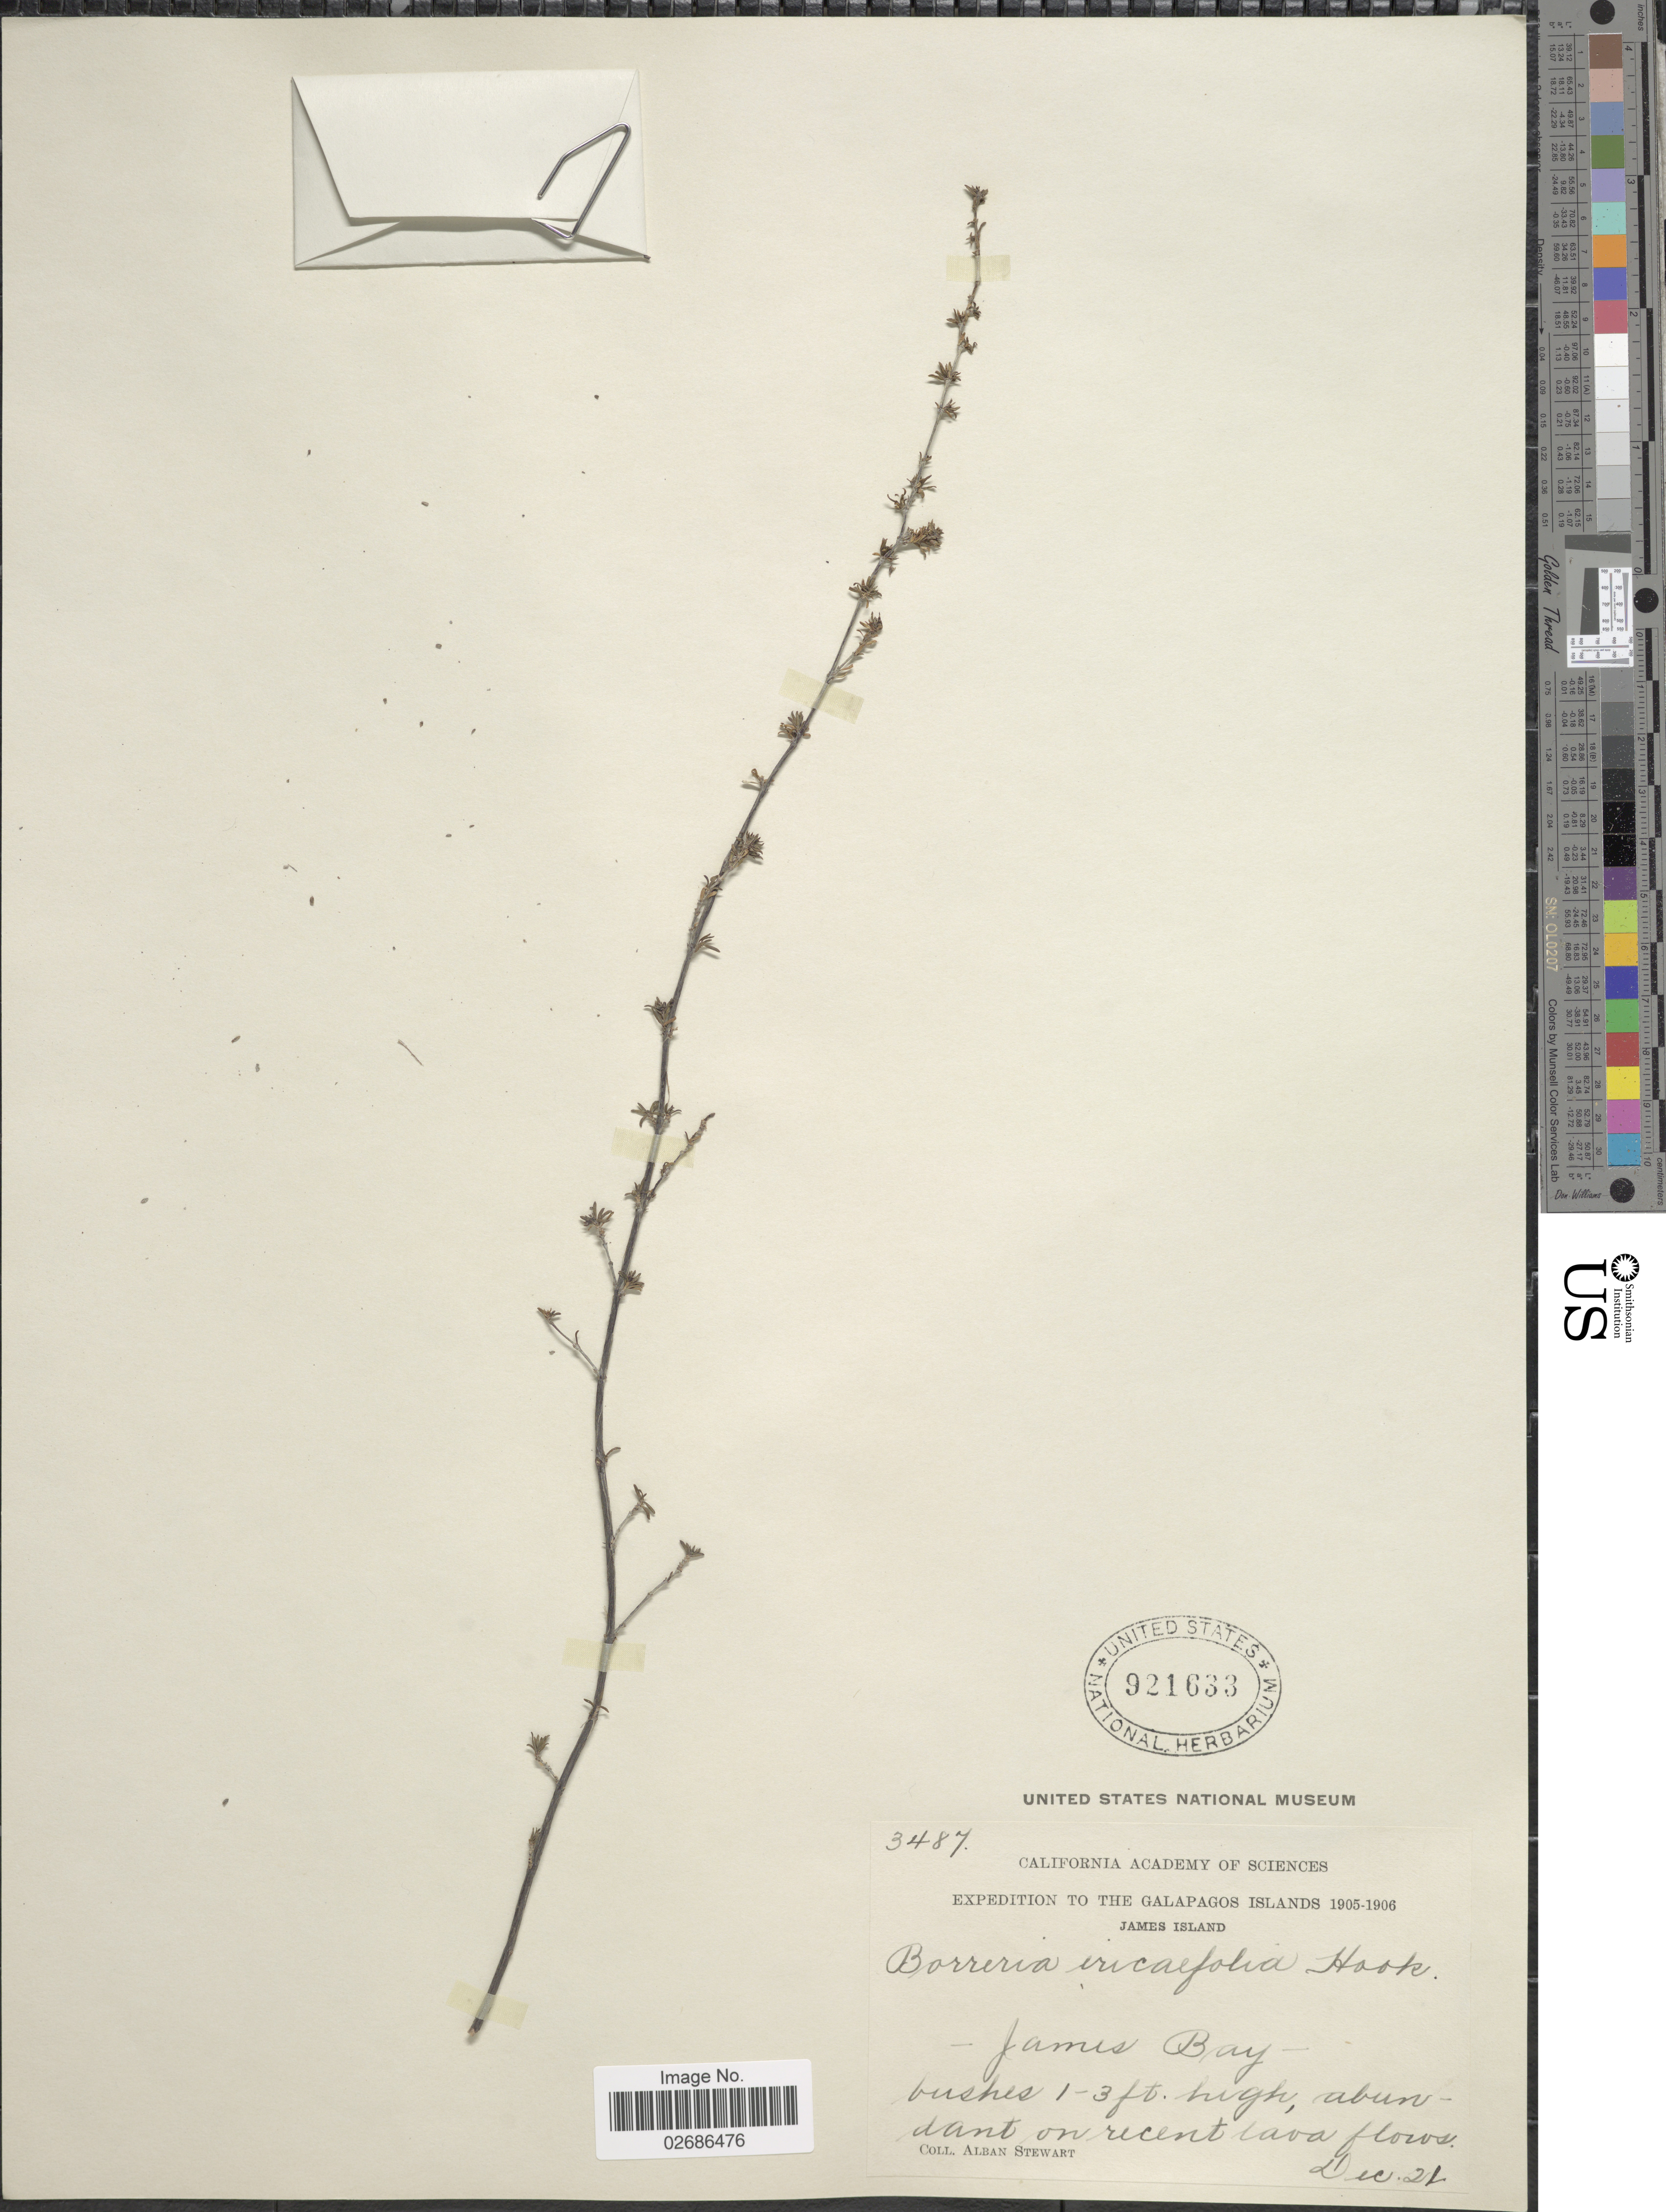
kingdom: Plantae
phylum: Tracheophyta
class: Magnoliopsida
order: Gentianales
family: Rubiaceae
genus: Borreria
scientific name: Borreria ericifolia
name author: Hook. f.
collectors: A. Stewart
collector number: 3487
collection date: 1905-12-21/1906-12-21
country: Ecuador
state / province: Colón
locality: The Galapagoas Islands, James Island, James Bay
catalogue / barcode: US 921633